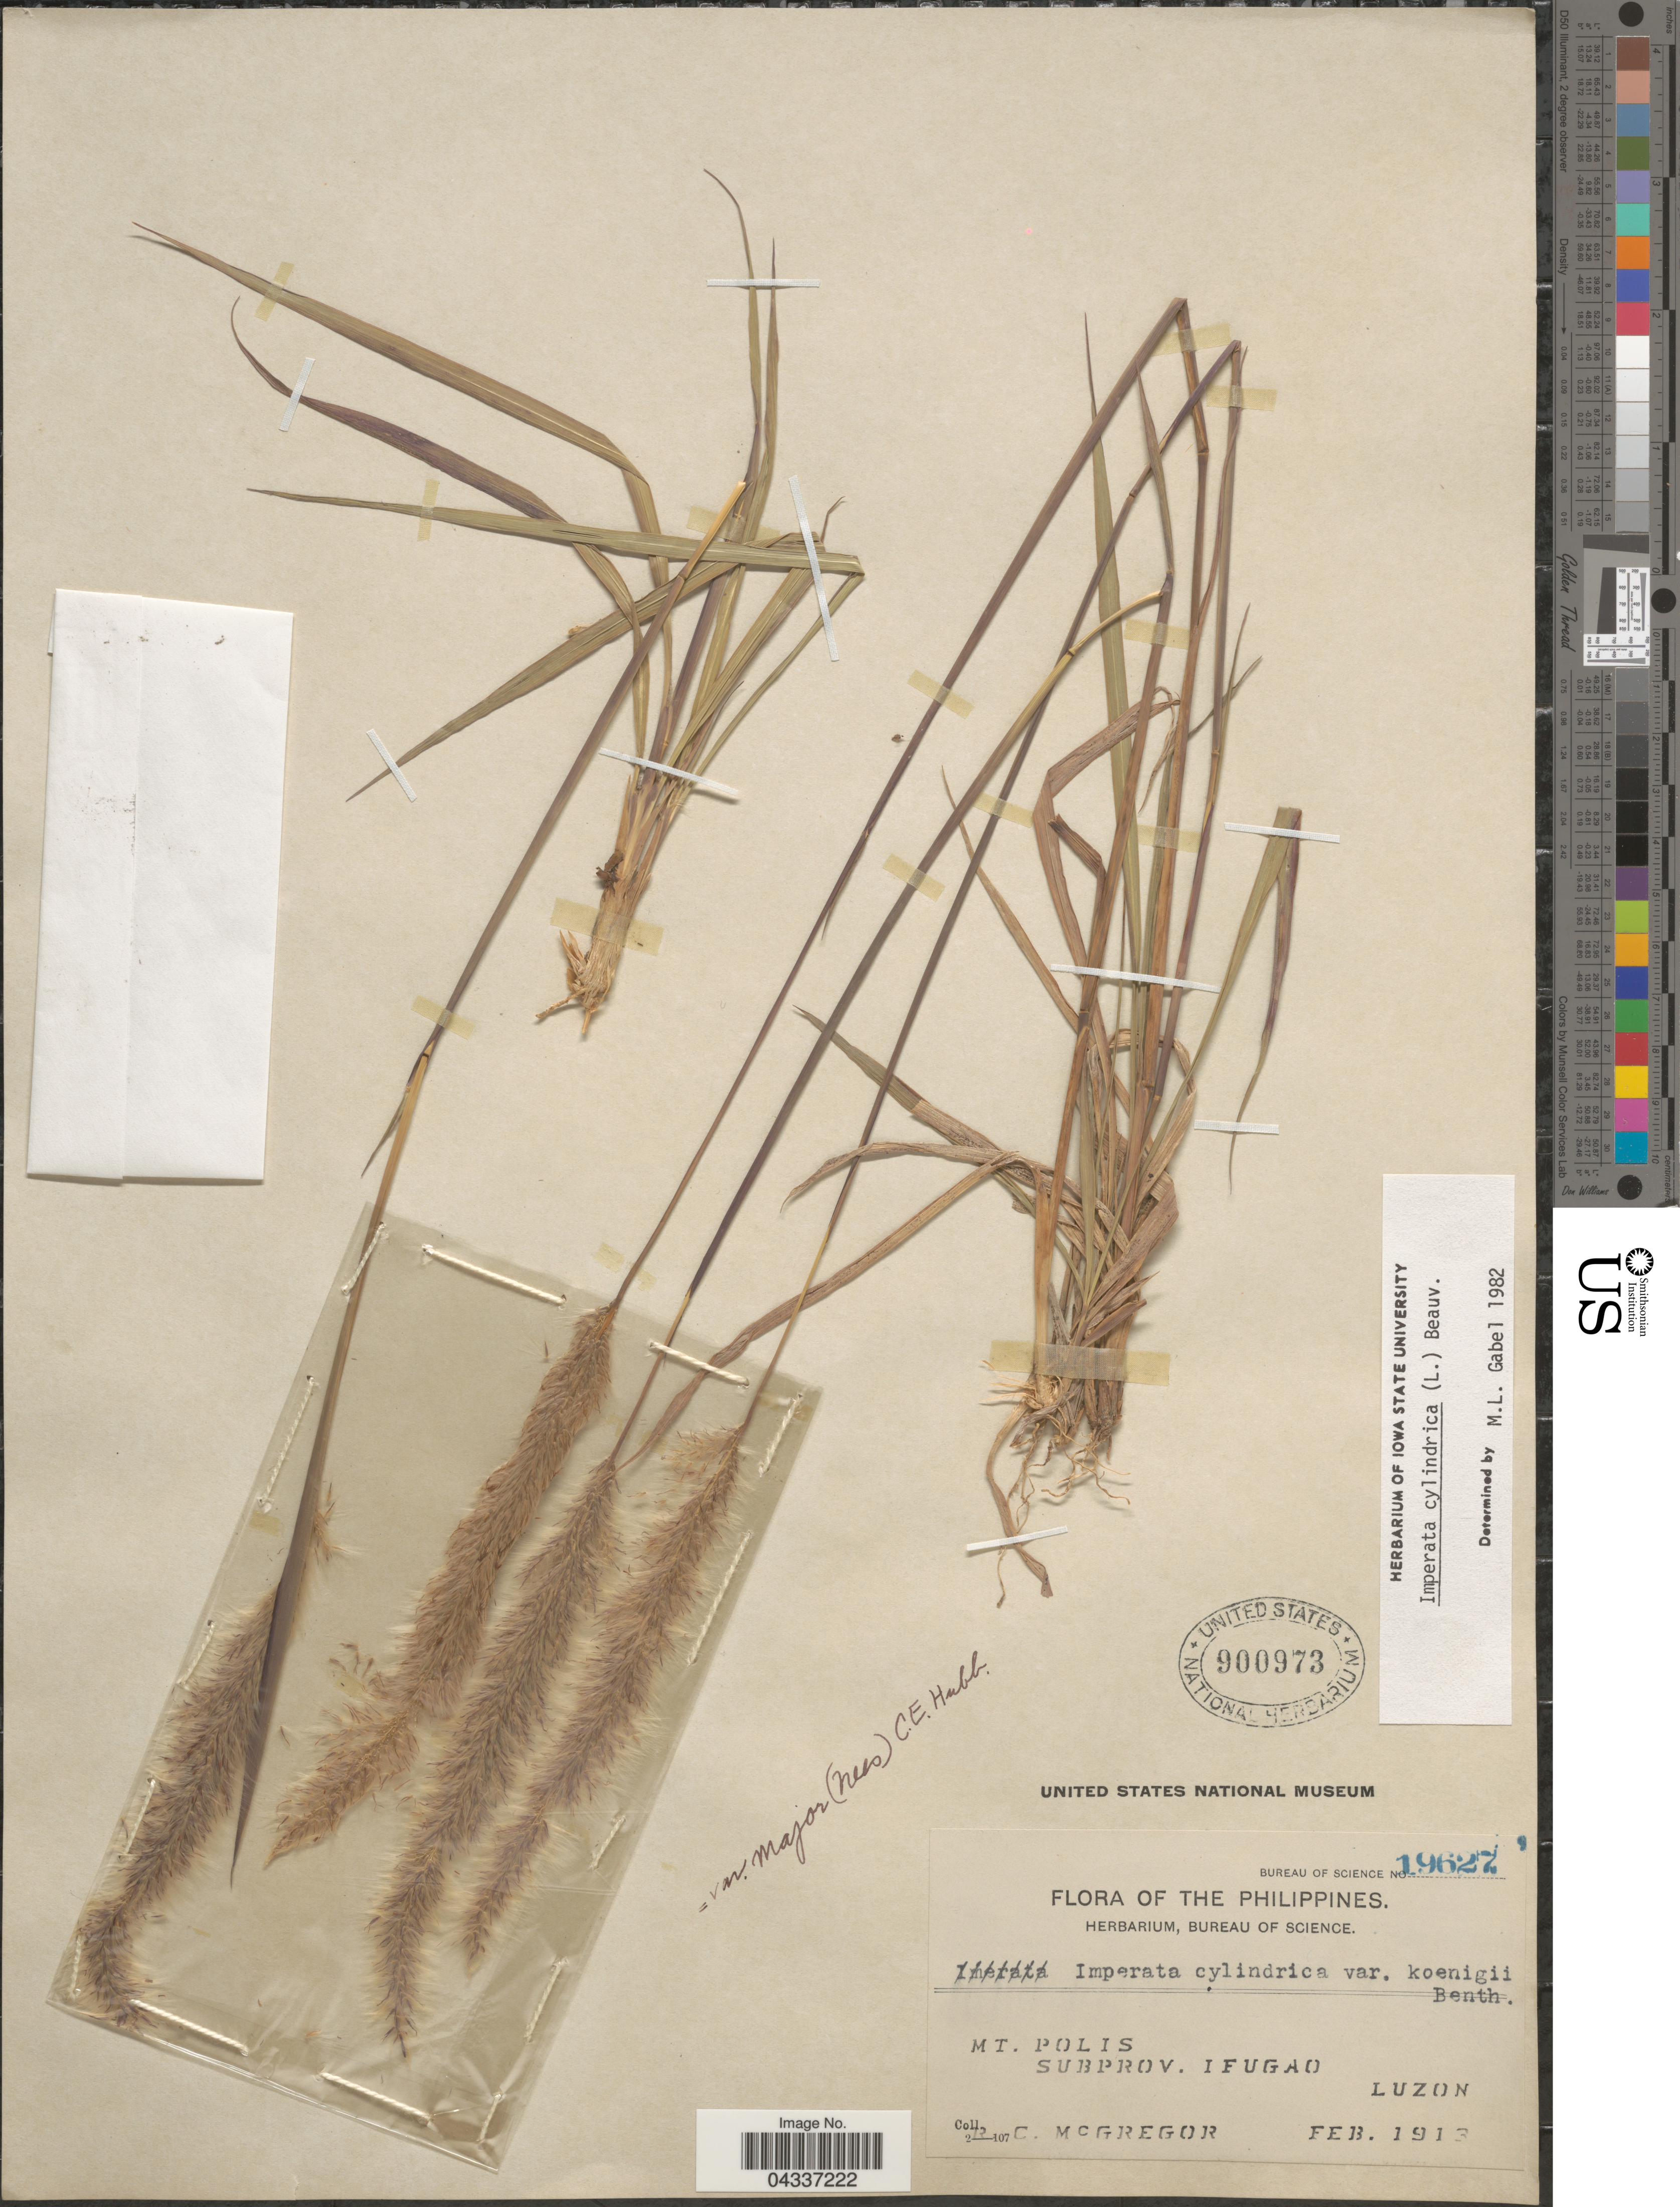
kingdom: Plantae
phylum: Tracheophyta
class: Liliopsida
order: Poales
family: Poaceae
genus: Imperata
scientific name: Imperata cylindrica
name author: (L.) P. Beauv.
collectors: R. C. McGregor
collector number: Bureau of Science 19627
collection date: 1913-02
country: Philippines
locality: Mt. Polis. Subprov. Ifugao. Luzon.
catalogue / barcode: US 900973